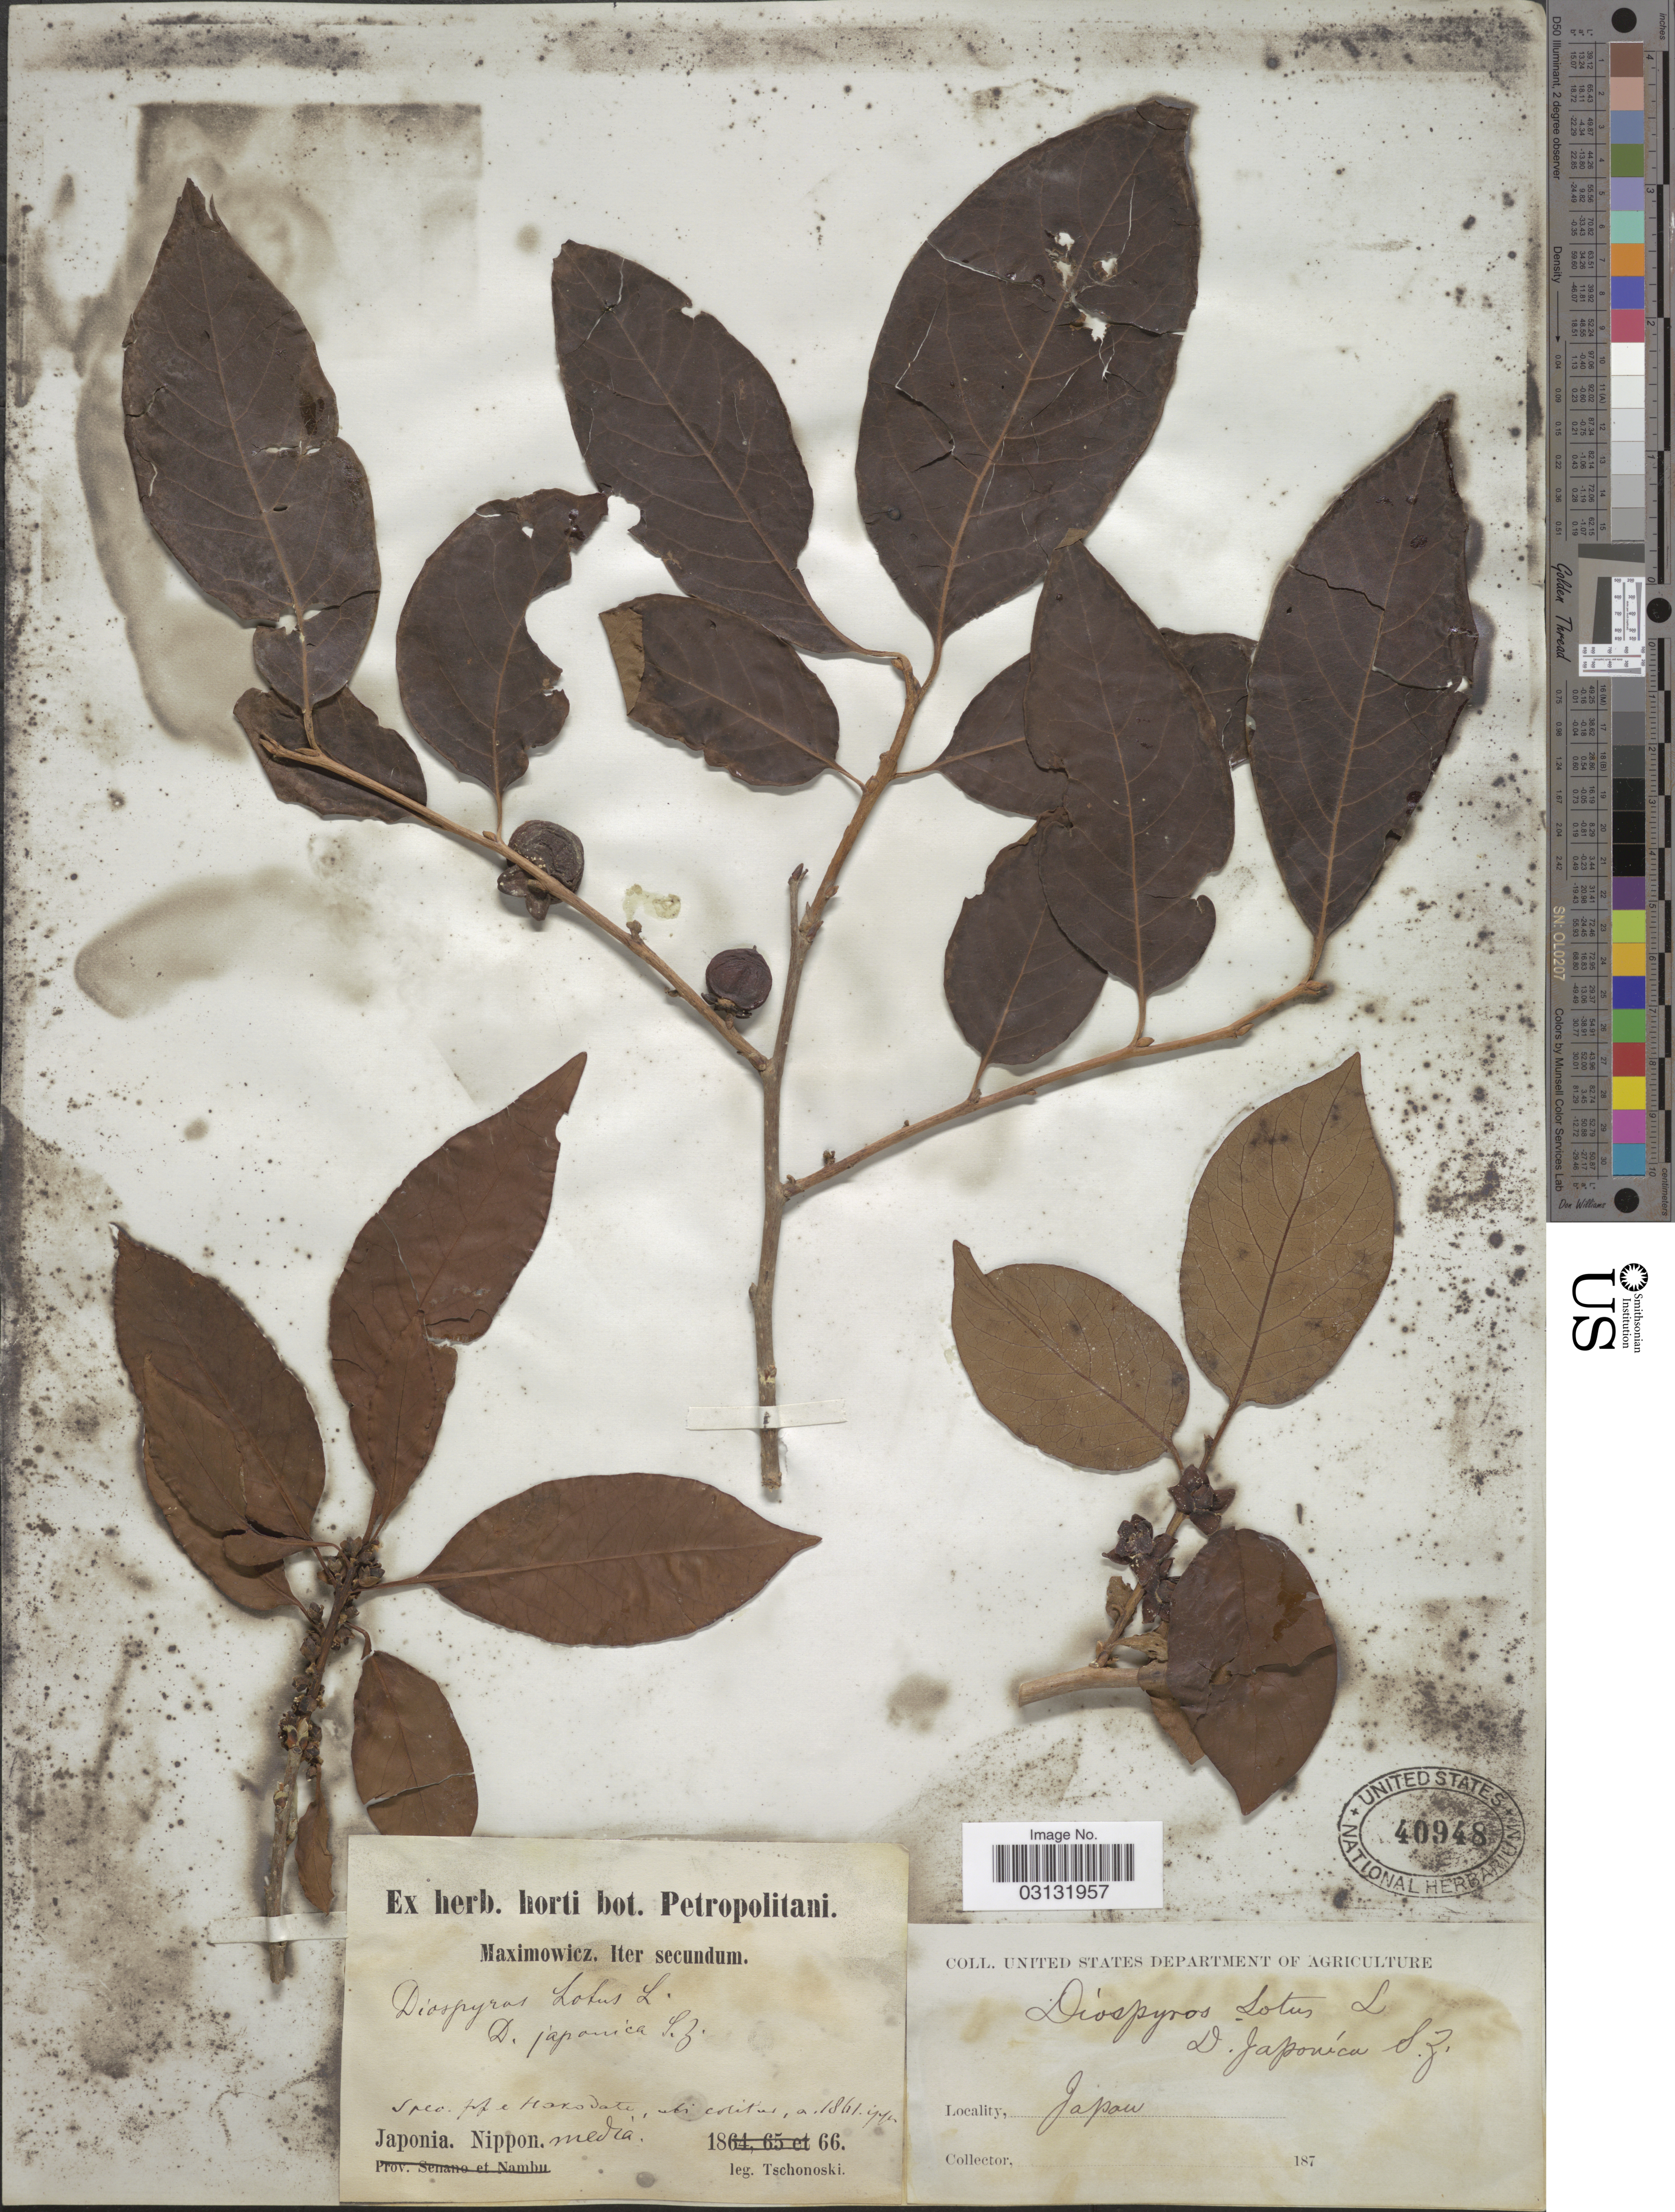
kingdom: Plantae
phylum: Tracheophyta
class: Magnoliopsida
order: Ericales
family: Ebenaceae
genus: Diospyros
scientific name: Diospyros lotus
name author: L.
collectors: -. Tschonoski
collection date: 1866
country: Japan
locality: Hakodate. Nippon. Media.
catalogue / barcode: US 40948